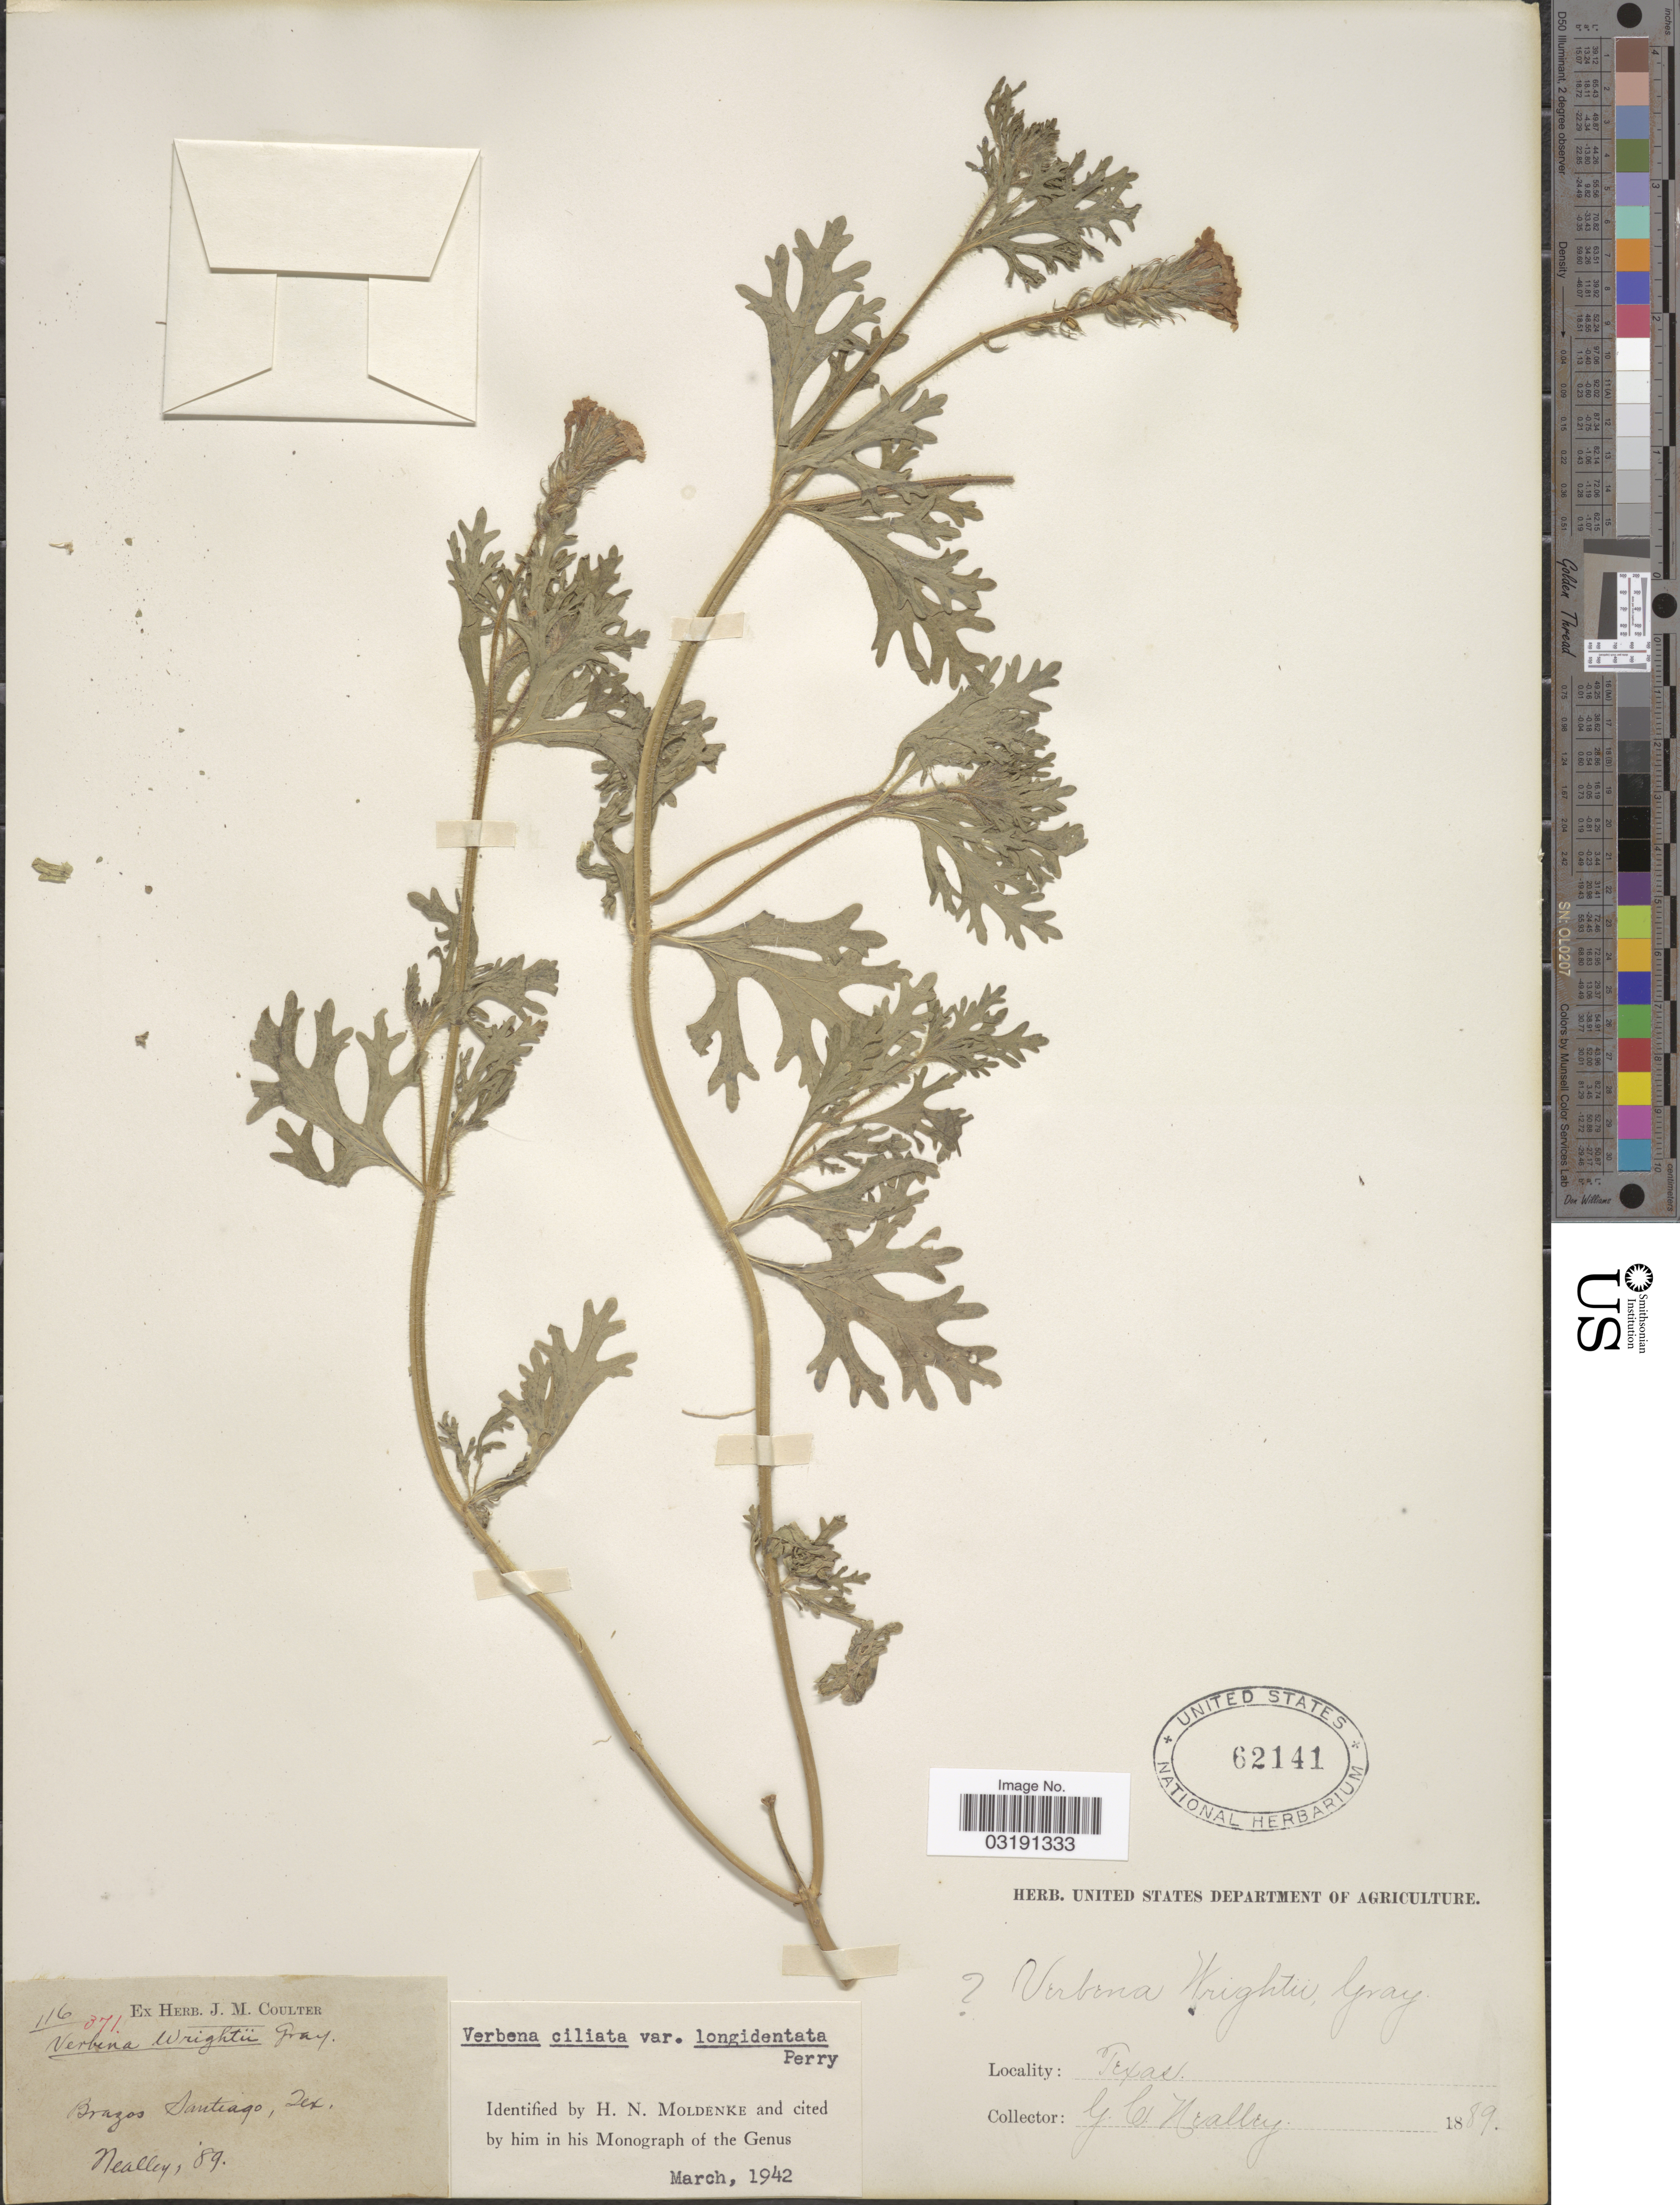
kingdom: Plantae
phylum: Tracheophyta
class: Magnoliopsida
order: Lamiales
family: Verbenaceae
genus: Verbena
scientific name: Verbena ciliata var. longidentata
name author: L.M. Perry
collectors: G. C. Nealley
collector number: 116/371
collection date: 1889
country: United States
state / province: Texas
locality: Brazos Santiago, Tex.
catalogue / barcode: US 62141